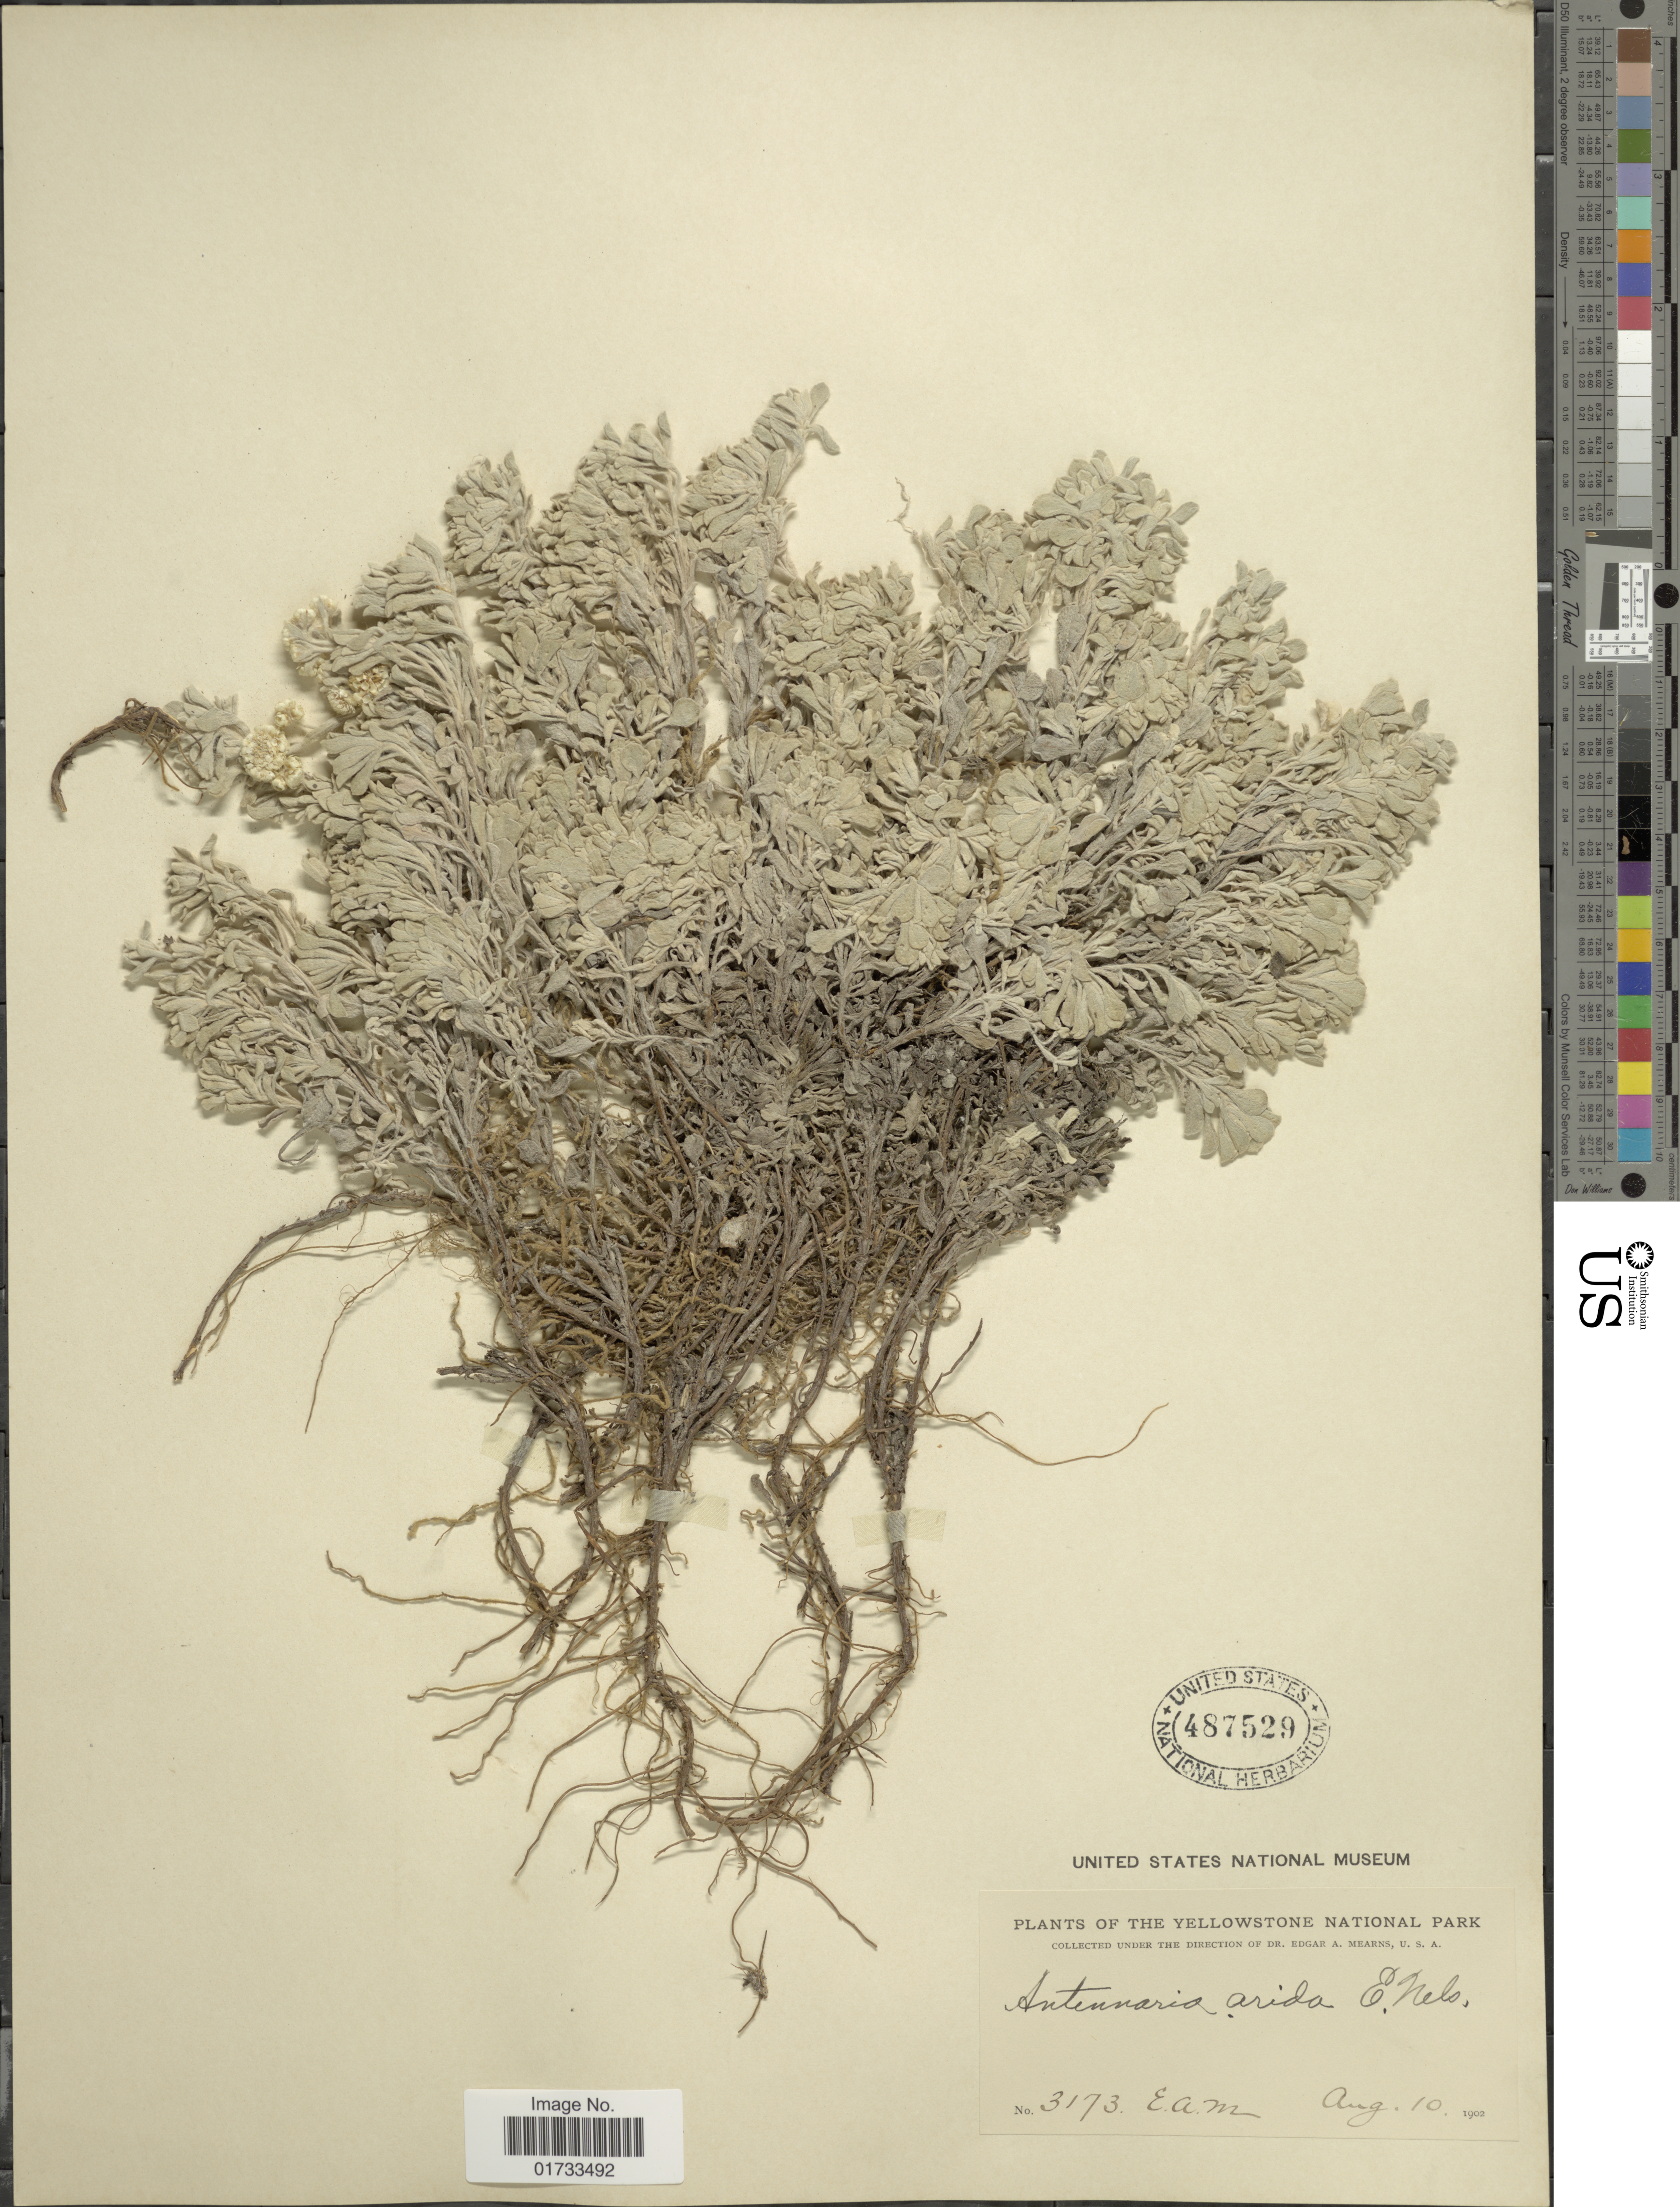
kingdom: Plantae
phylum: Tracheophyta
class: Magnoliopsida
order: Asterales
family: Asteraceae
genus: Antennaria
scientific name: Antennaria sp.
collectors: E. A. Mearns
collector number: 3173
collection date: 1900-08-10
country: United States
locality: Yellowstone National Park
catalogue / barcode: US 487529